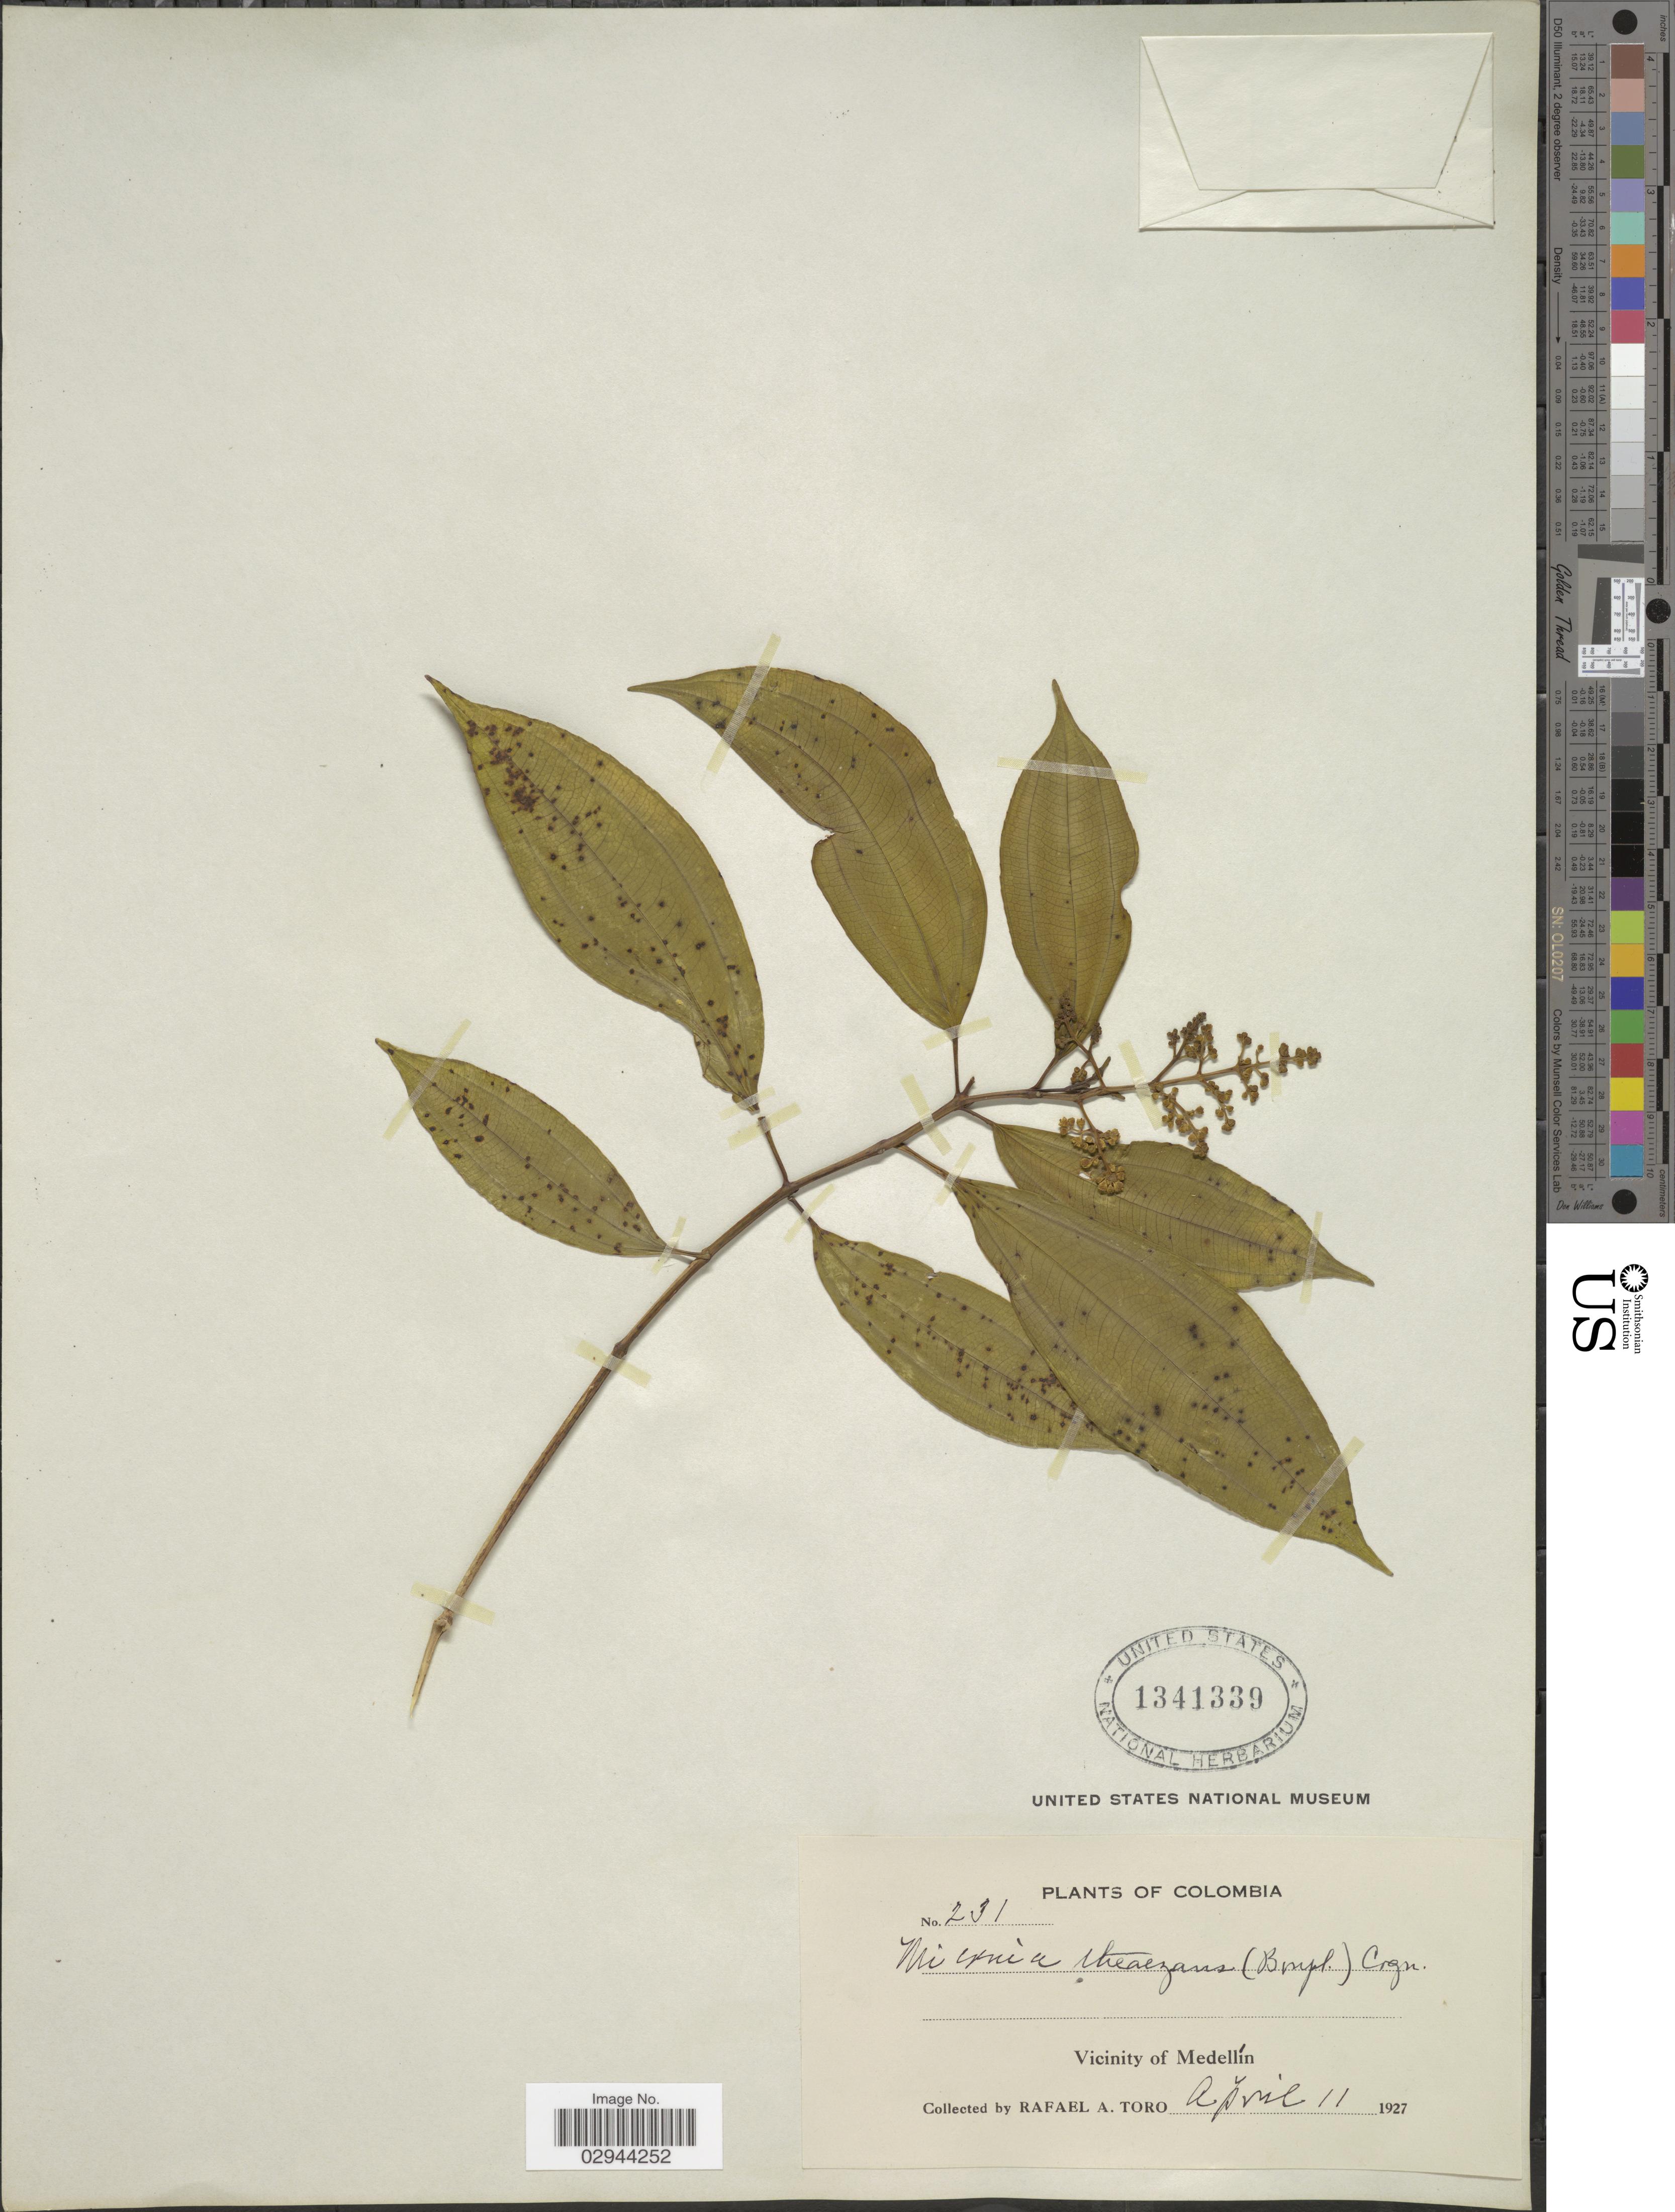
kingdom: Plantae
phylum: Tracheophyta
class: Magnoliopsida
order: Myrtales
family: Melastomataceae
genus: Miconia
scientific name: Miconia theizans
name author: (Bonpl.) Cogn.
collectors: R. A. Toro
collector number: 231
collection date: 1927-04-11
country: Colombia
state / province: Antioquia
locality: Vicinity of Medellín.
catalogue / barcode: US 1341339